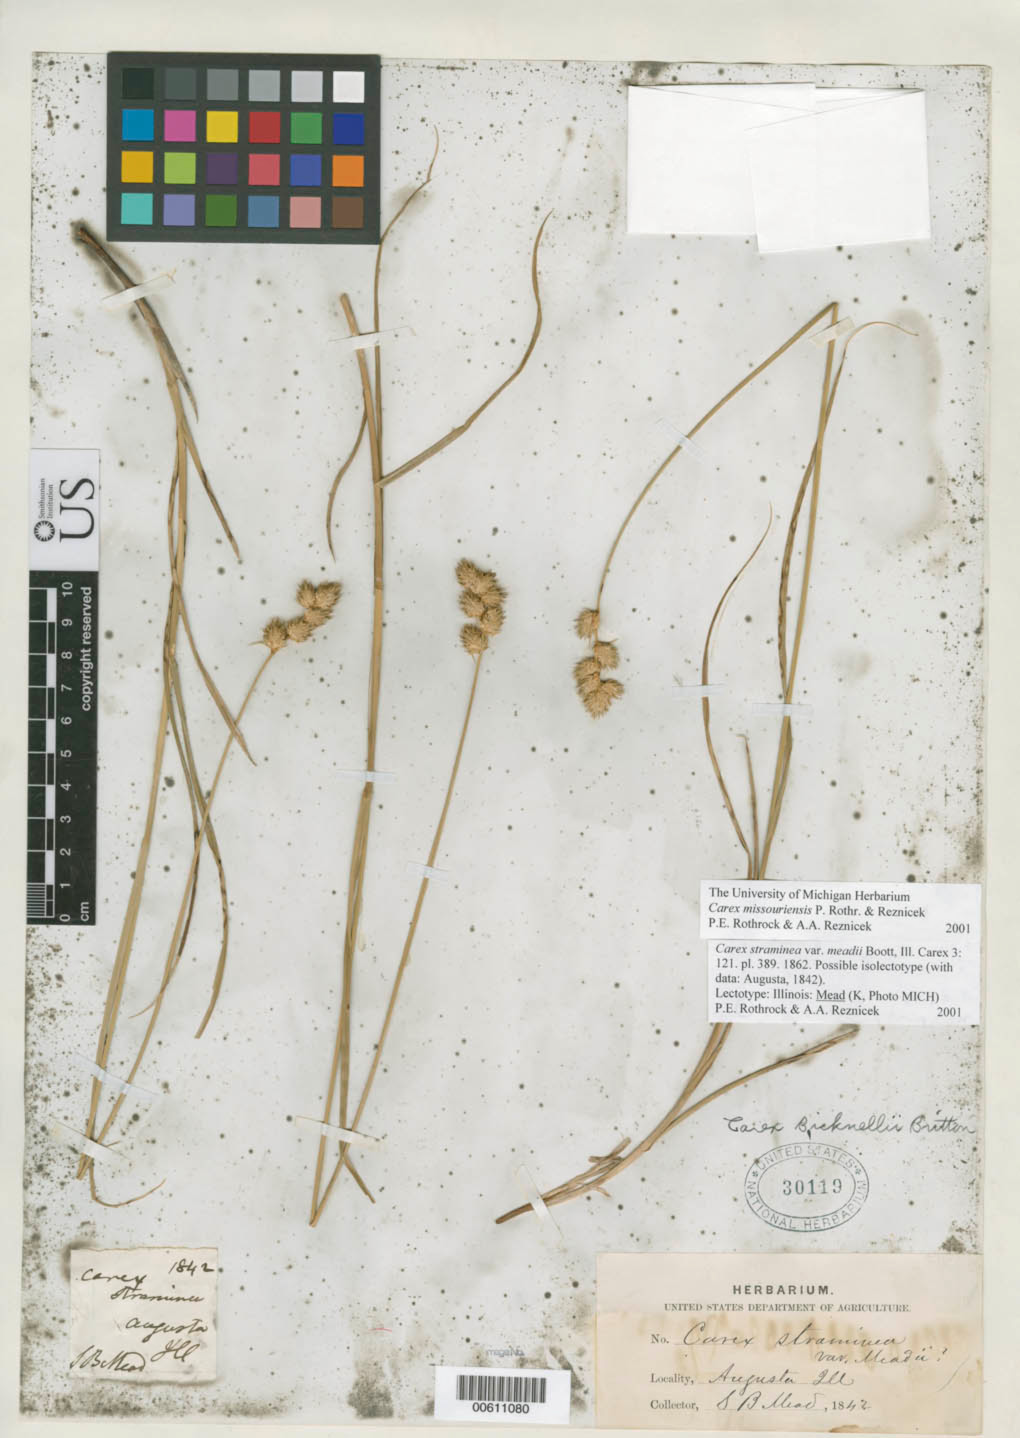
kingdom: Plantae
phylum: Tracheophyta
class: Liliopsida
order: Poales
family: Cyperaceae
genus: Carex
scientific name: Carex straminea var. meadii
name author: Boott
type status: Possible Isolectotype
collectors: S. Mead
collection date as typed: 1842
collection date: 1842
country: United States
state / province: Illinois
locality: Augusta.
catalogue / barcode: US 30119